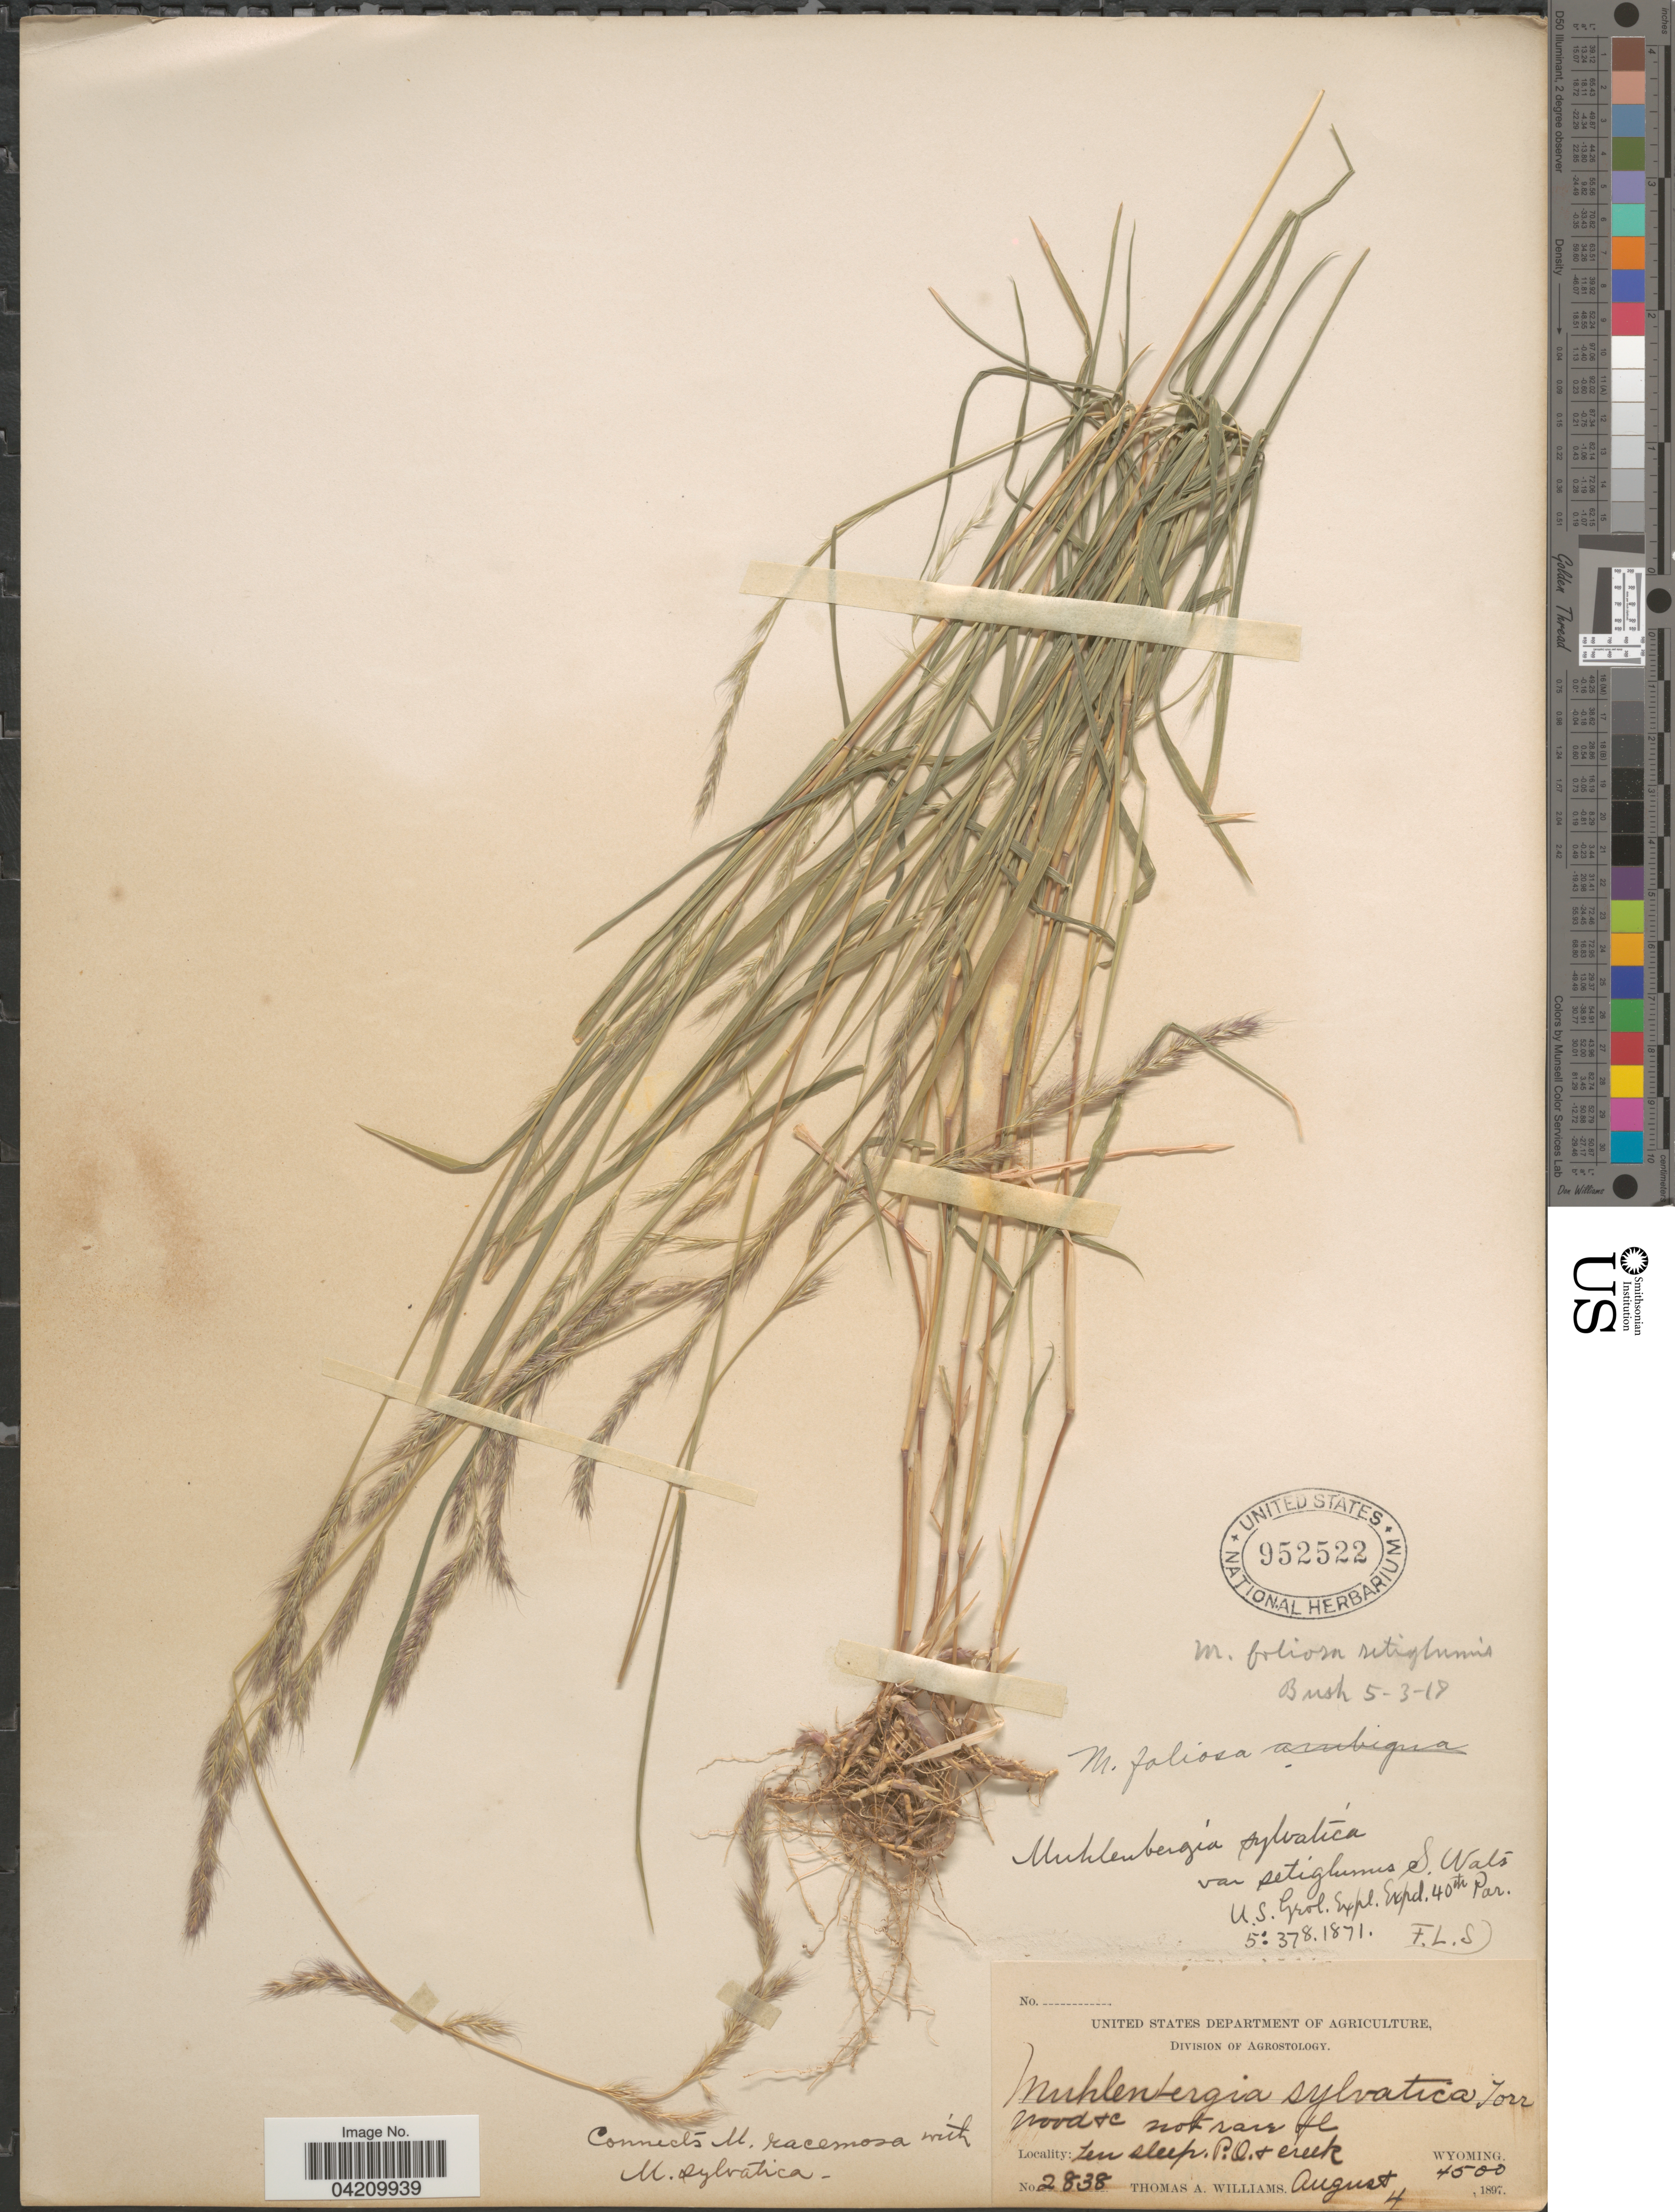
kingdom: Plantae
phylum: Tracheophyta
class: Liliopsida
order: Poales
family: Poaceae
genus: Muhlenbergia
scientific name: Muhlenbergia mexicana var. filiformis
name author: (Torr.) Scribn.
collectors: T. A. Williams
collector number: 2838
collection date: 1897-08-04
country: United States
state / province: Wyoming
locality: Ten sleep. P.O. & creek. U.S. Geol. Expl. Expd. 40th Par.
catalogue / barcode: US 952522